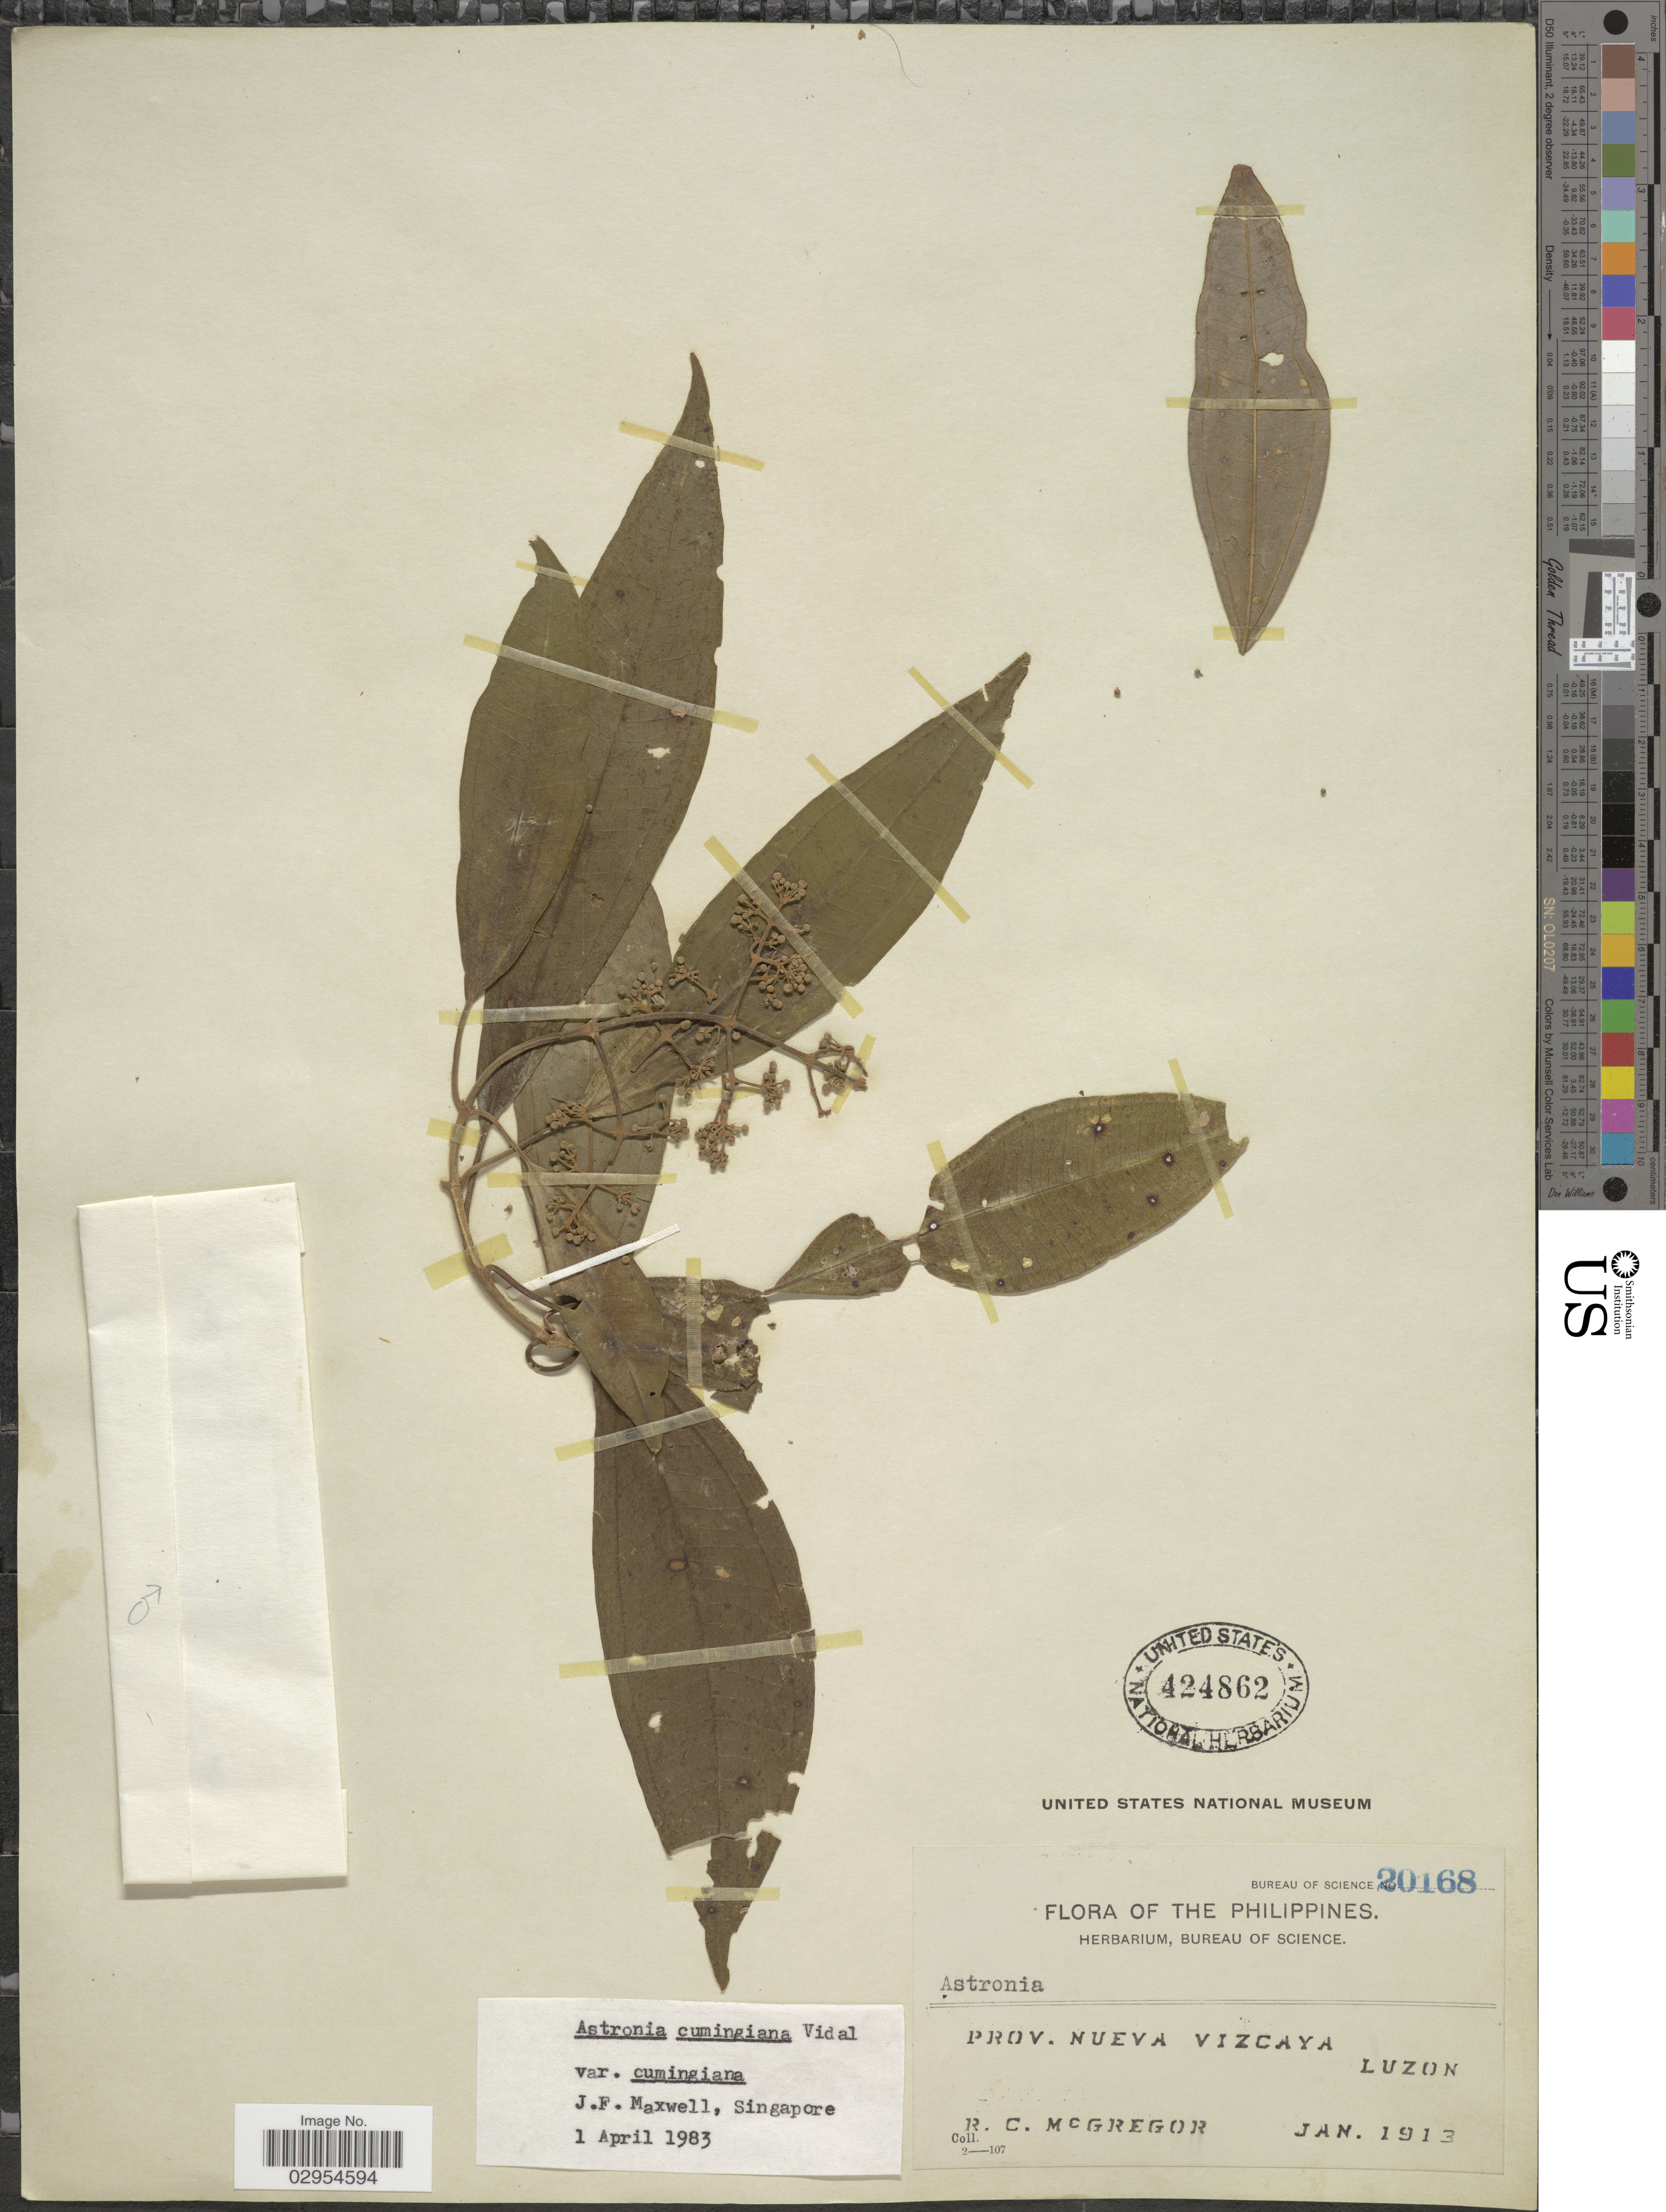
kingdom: Plantae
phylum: Tracheophyta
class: Magnoliopsida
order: Myrtales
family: Melastomataceae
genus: Astronia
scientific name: Astronia cumingiana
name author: S. Vidal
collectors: R. C. McGregor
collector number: Bureau of Science 20168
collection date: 1913-01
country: Philippines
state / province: Cagayan Valley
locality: Prov. Nueva Vizcaya. Luzon.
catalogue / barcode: US 424862